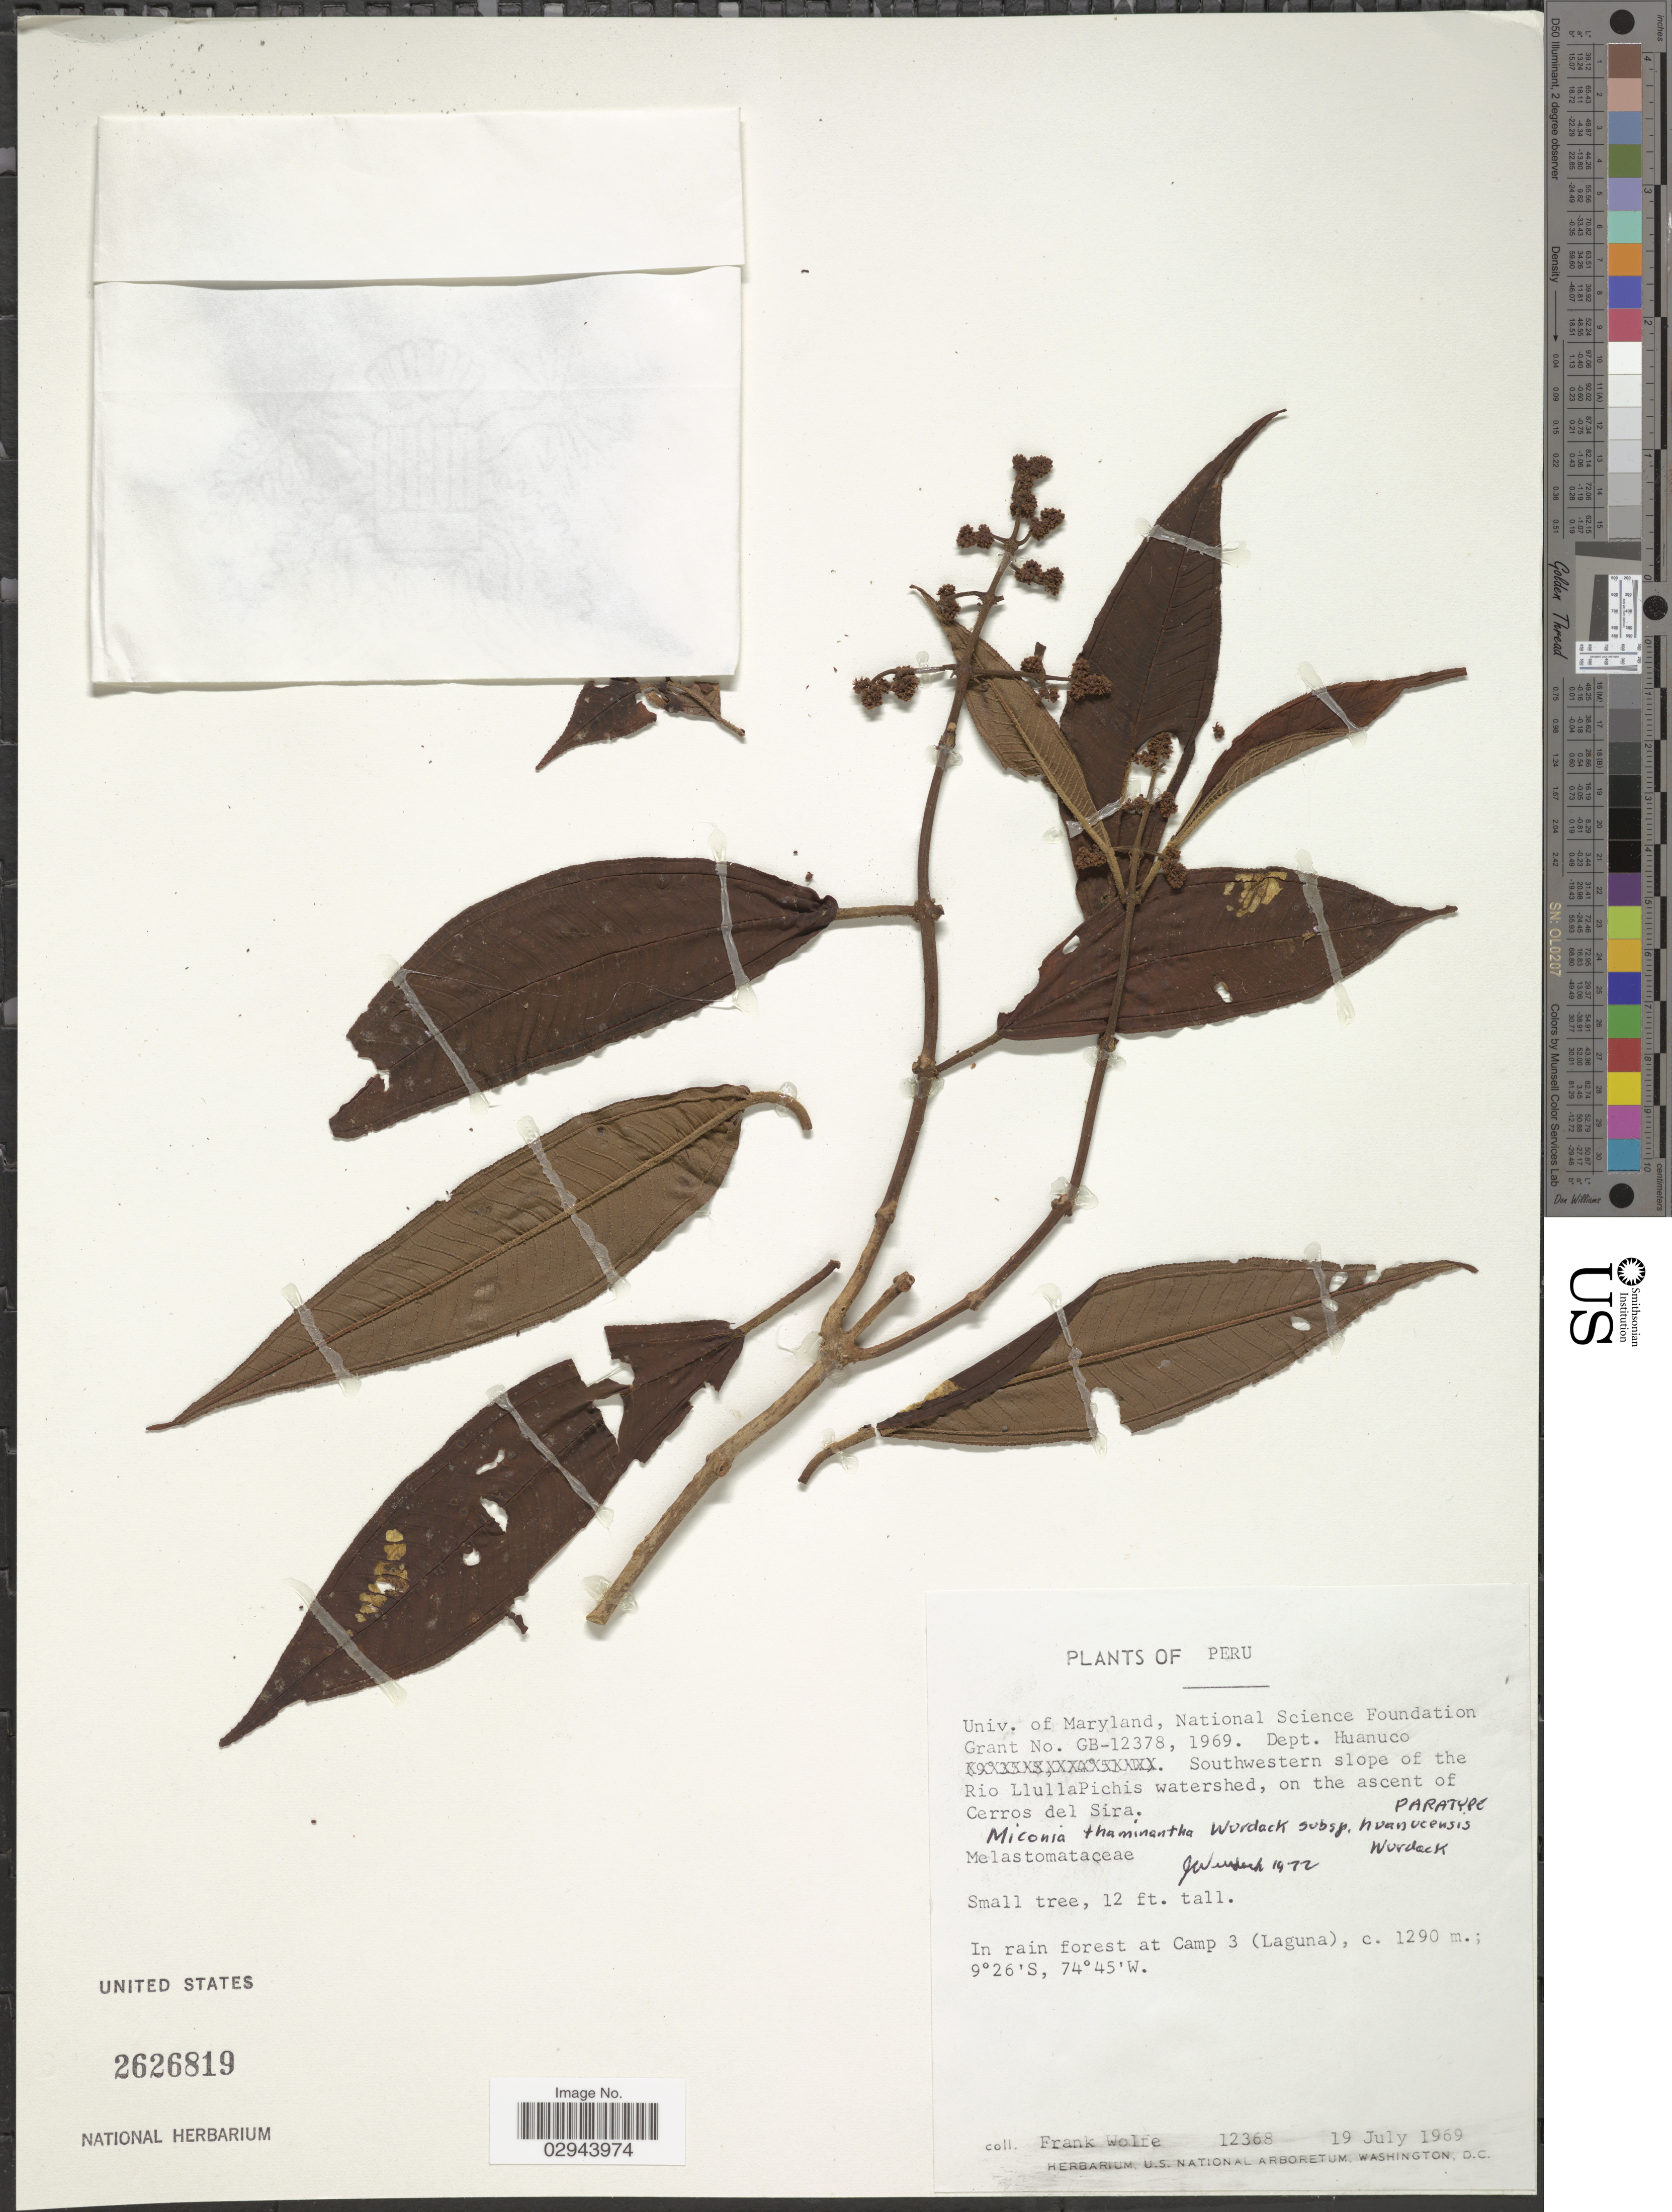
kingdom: Plantae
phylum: Tracheophyta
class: Magnoliopsida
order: Myrtales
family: Melastomataceae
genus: Miconia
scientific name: Miconia thaminantha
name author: Wurdack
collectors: F. Wolfe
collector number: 12368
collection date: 1969-07-19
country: Peru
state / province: Huánuco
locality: Dept. Huanuco, Southwestern slope of the Rio LlulllaPichis watershed, on the ascent of Cerros del Sira.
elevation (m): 1290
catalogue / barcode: US 2626819